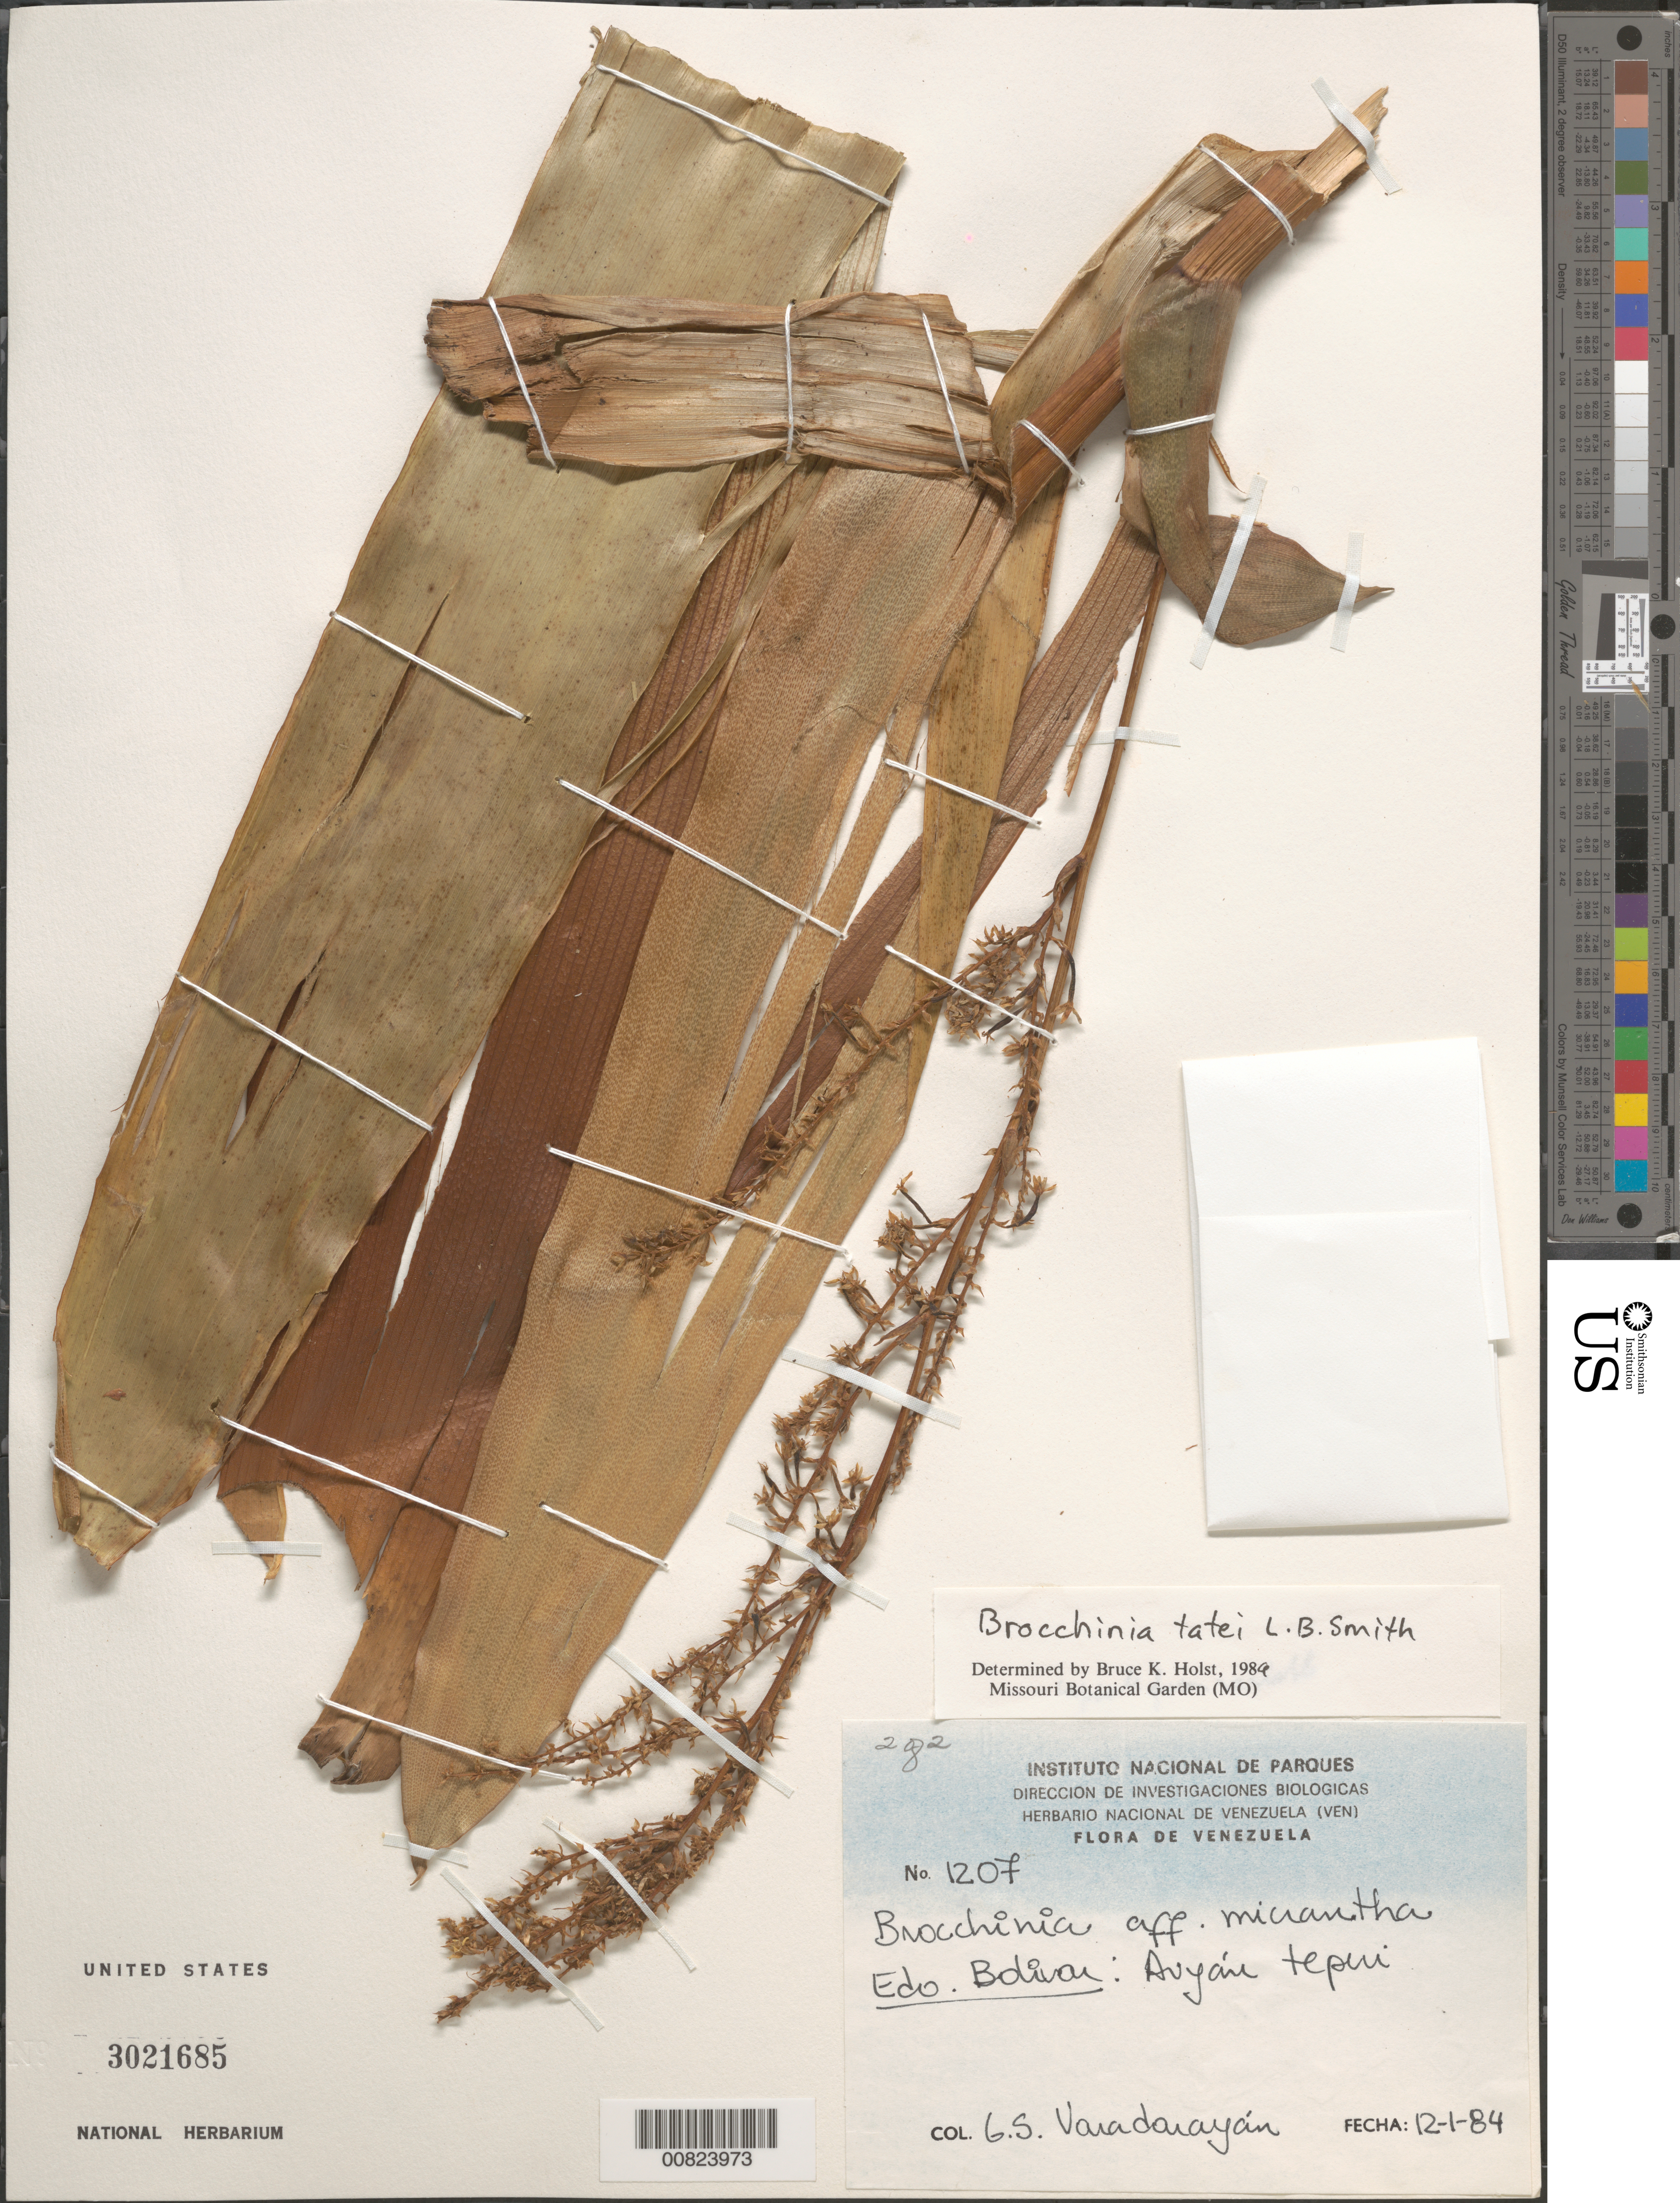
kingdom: Plantae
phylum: Tracheophyta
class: Liliopsida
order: Poales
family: Bromeliaceae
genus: Brocchinia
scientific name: Brocchinia tatei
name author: L.B. Sm.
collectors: G. S. Varadarajan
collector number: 1207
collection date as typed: Transcribed d/m/y: 12/1/84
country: Venezuela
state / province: Bolivar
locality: Auyán tepui.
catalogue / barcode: US 3021685